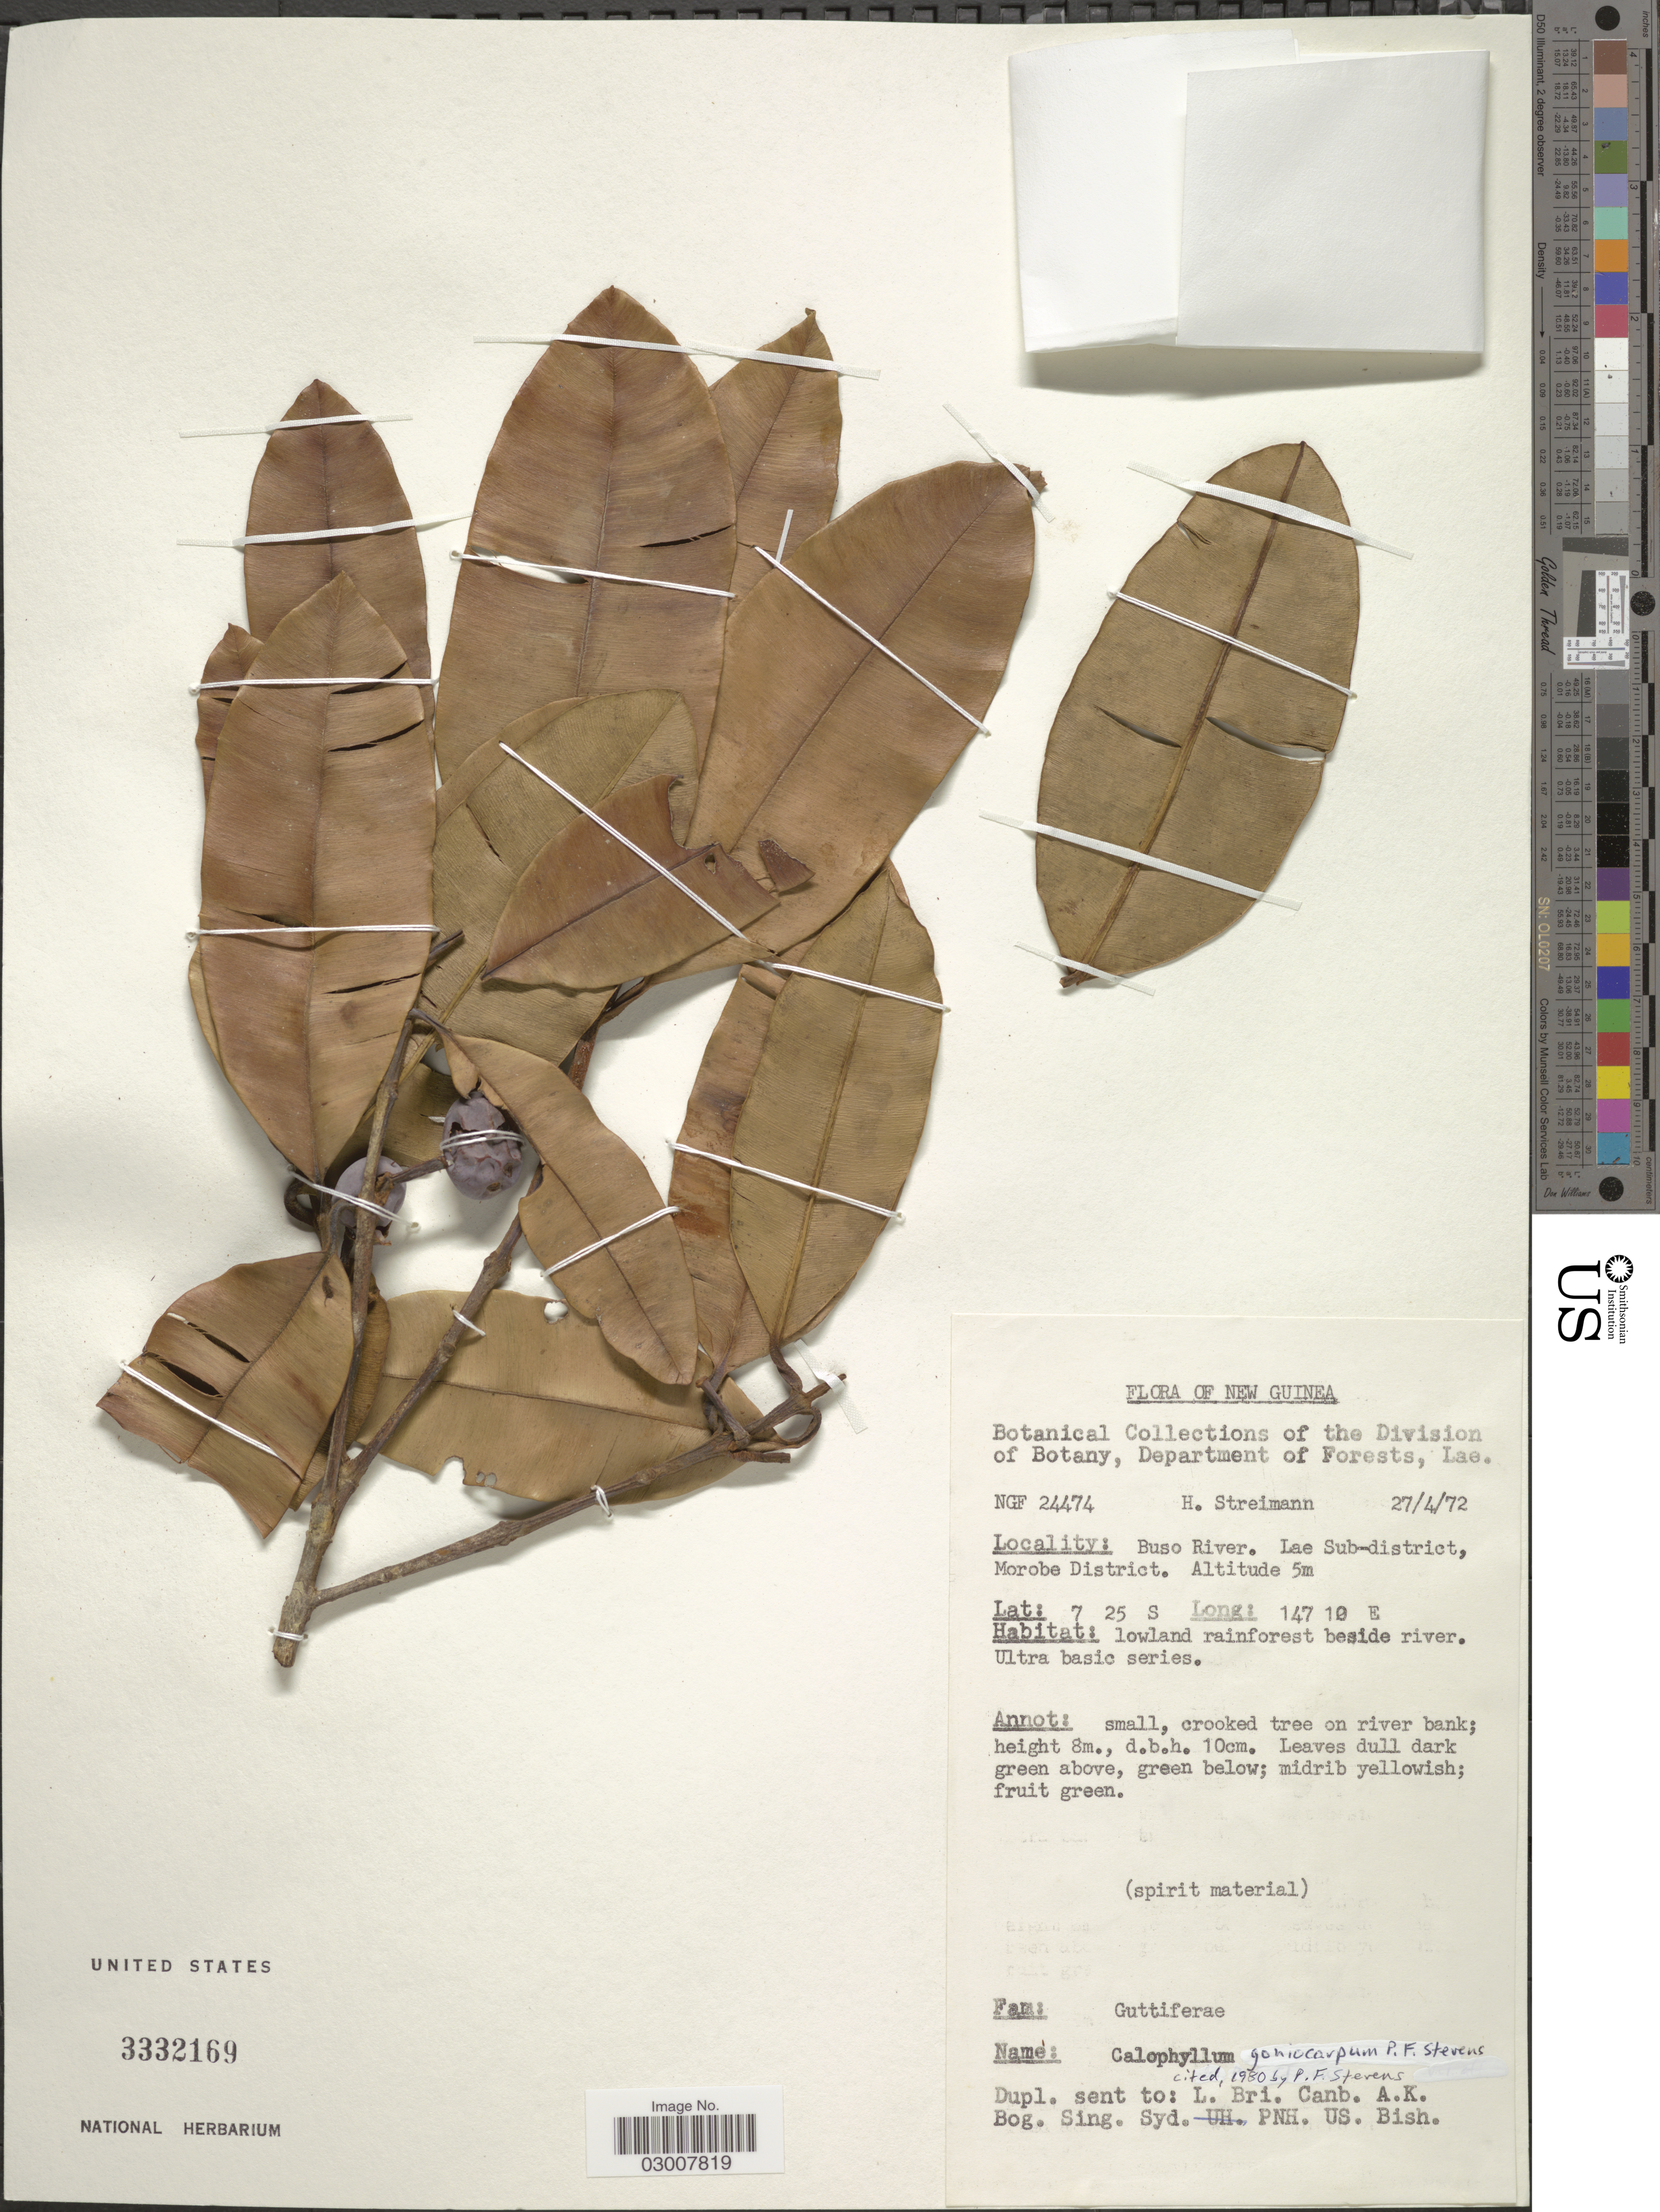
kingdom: Plantae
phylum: Tracheophyta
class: Magnoliopsida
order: Malpighiales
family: Calophyllaceae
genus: Calophyllum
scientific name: Calophyllum goniocarpum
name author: P.F. Stevens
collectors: H. Streimann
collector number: NGF 24474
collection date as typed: Transcribed d/m/y: 27/4/72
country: Papua New Guinea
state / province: Morobe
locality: New Guinea. Buso River. Lae Sub-district, Morobe District.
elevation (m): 5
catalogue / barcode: US 3332169